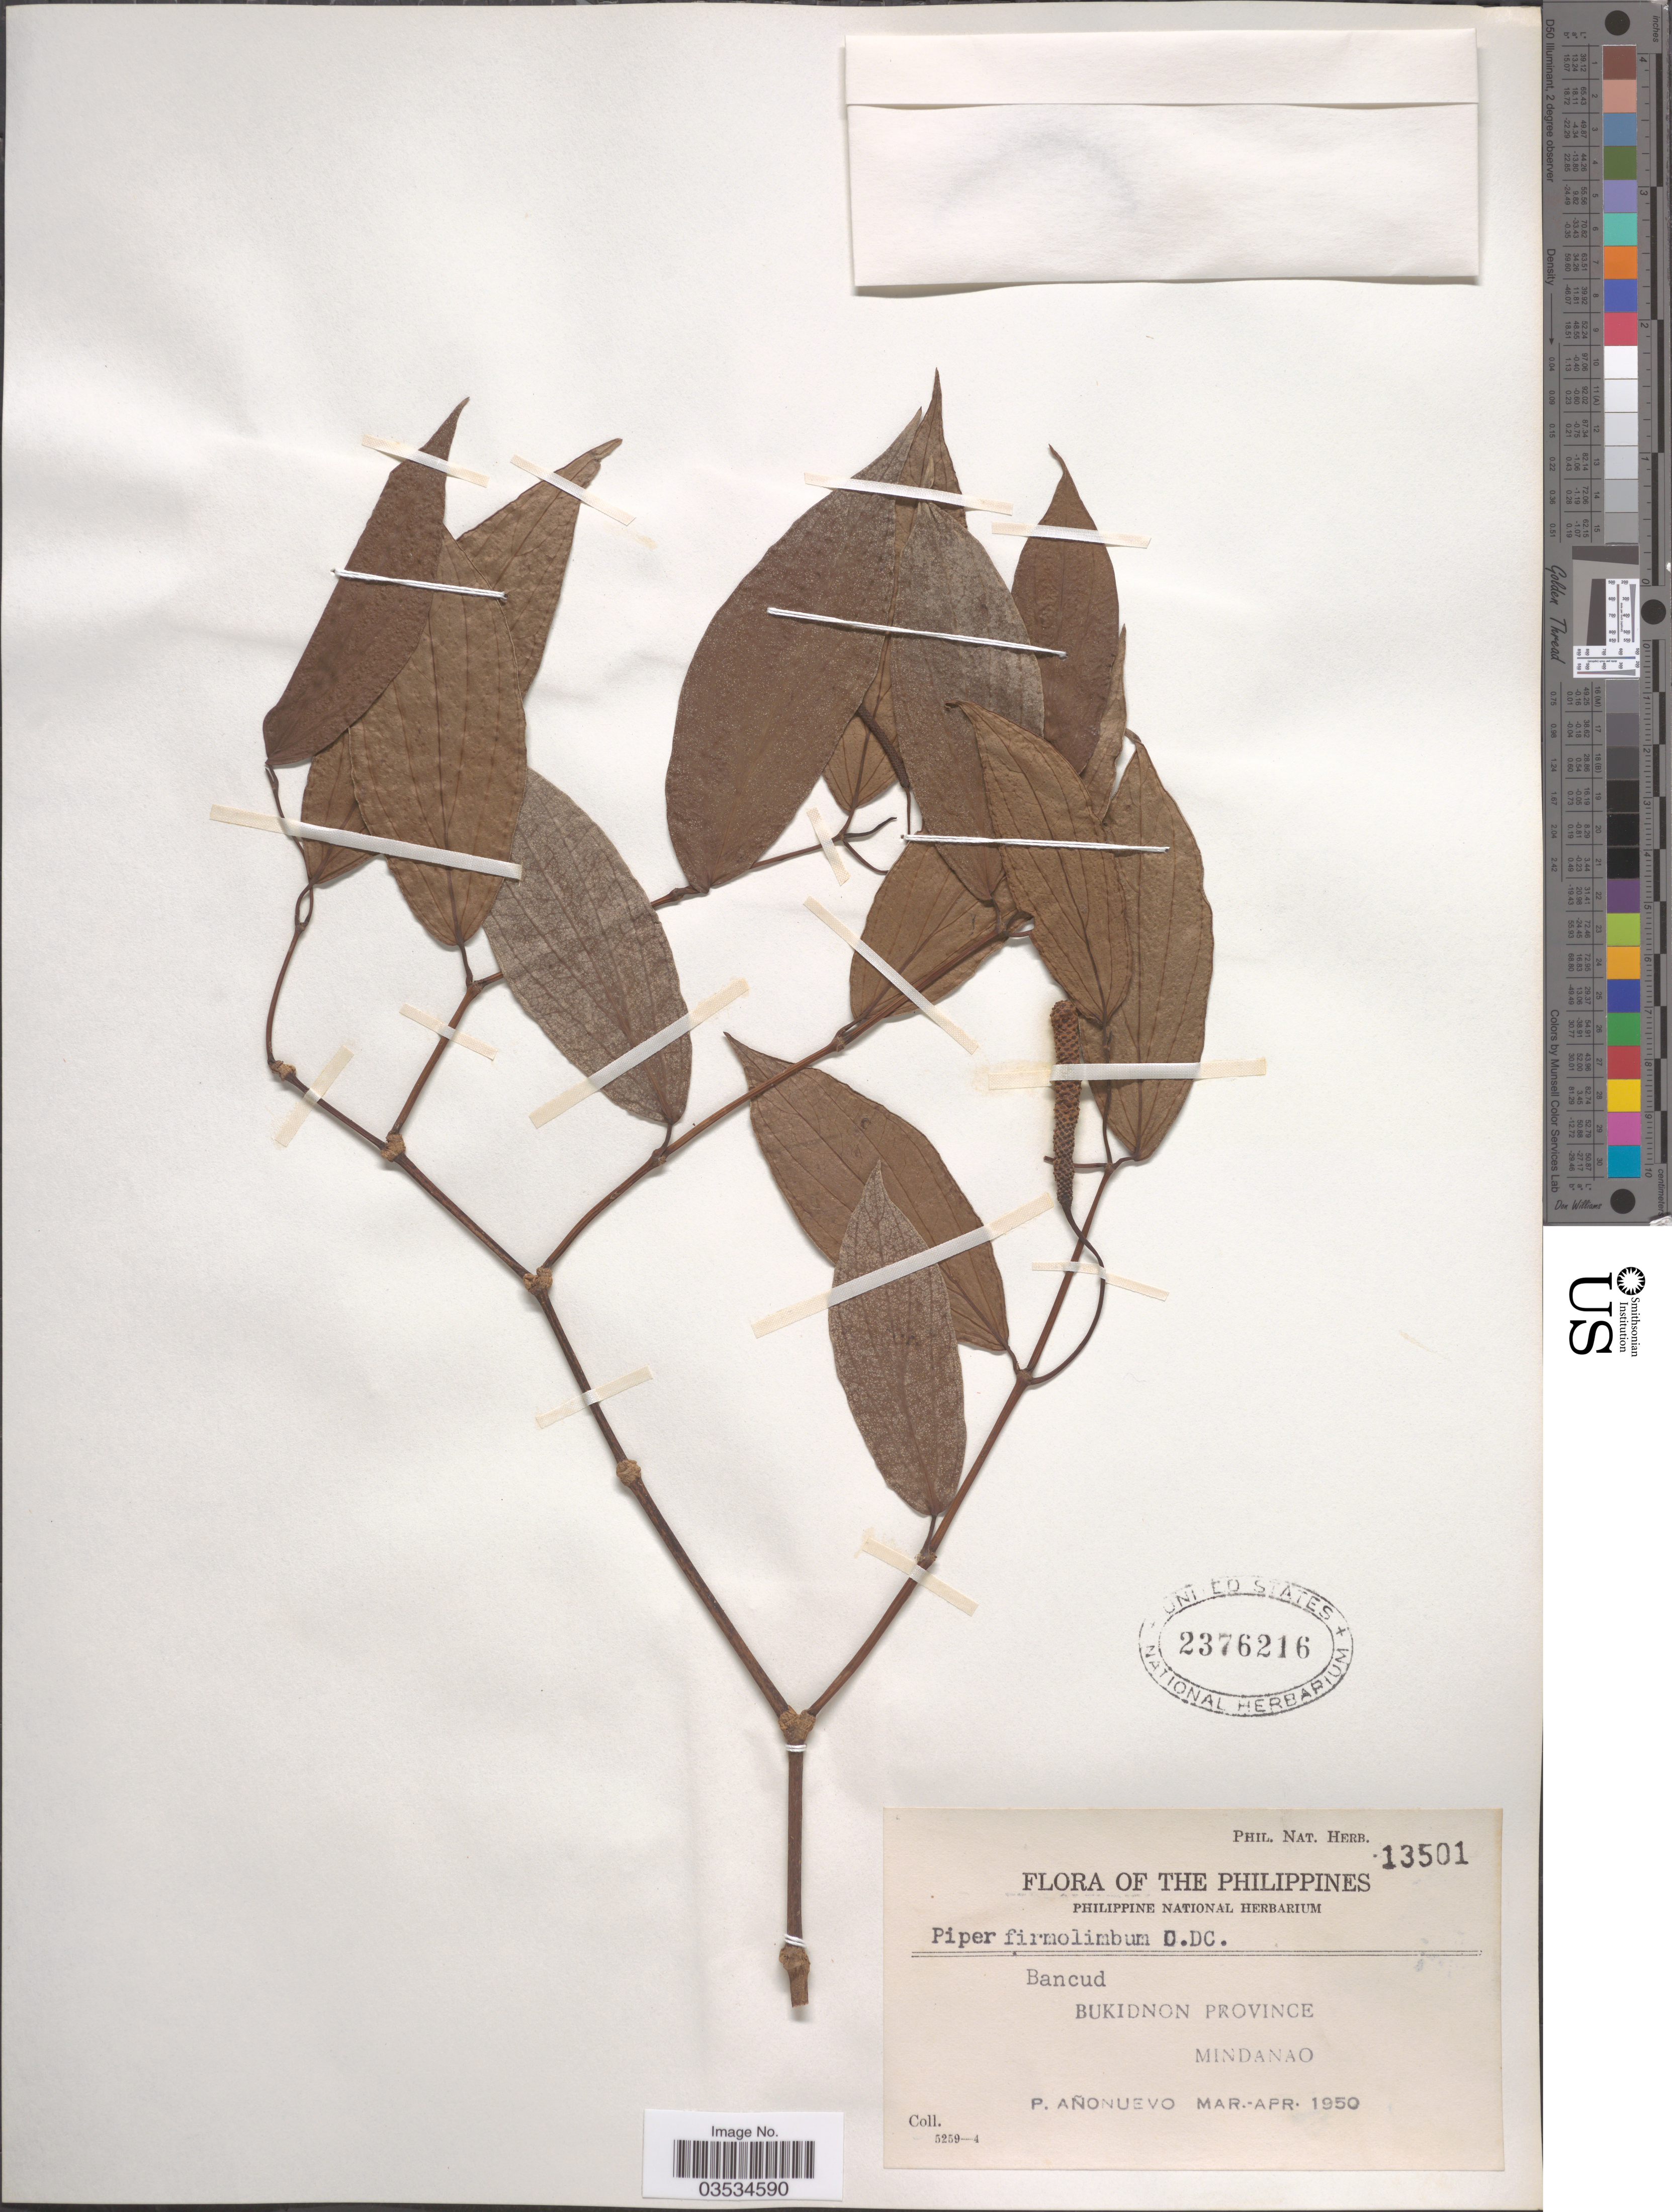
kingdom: Plantae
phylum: Tracheophyta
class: Magnoliopsida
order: Piperales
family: Piperaceae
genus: Piper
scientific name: Piper firmolimbum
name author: C. DC.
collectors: P. Anonuevo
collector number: Phil. Nat. Herb. 13501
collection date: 1950-03/1950-04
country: Philippines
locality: Bancud. Bukidnon Province. Mindanao.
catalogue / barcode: US 2376216